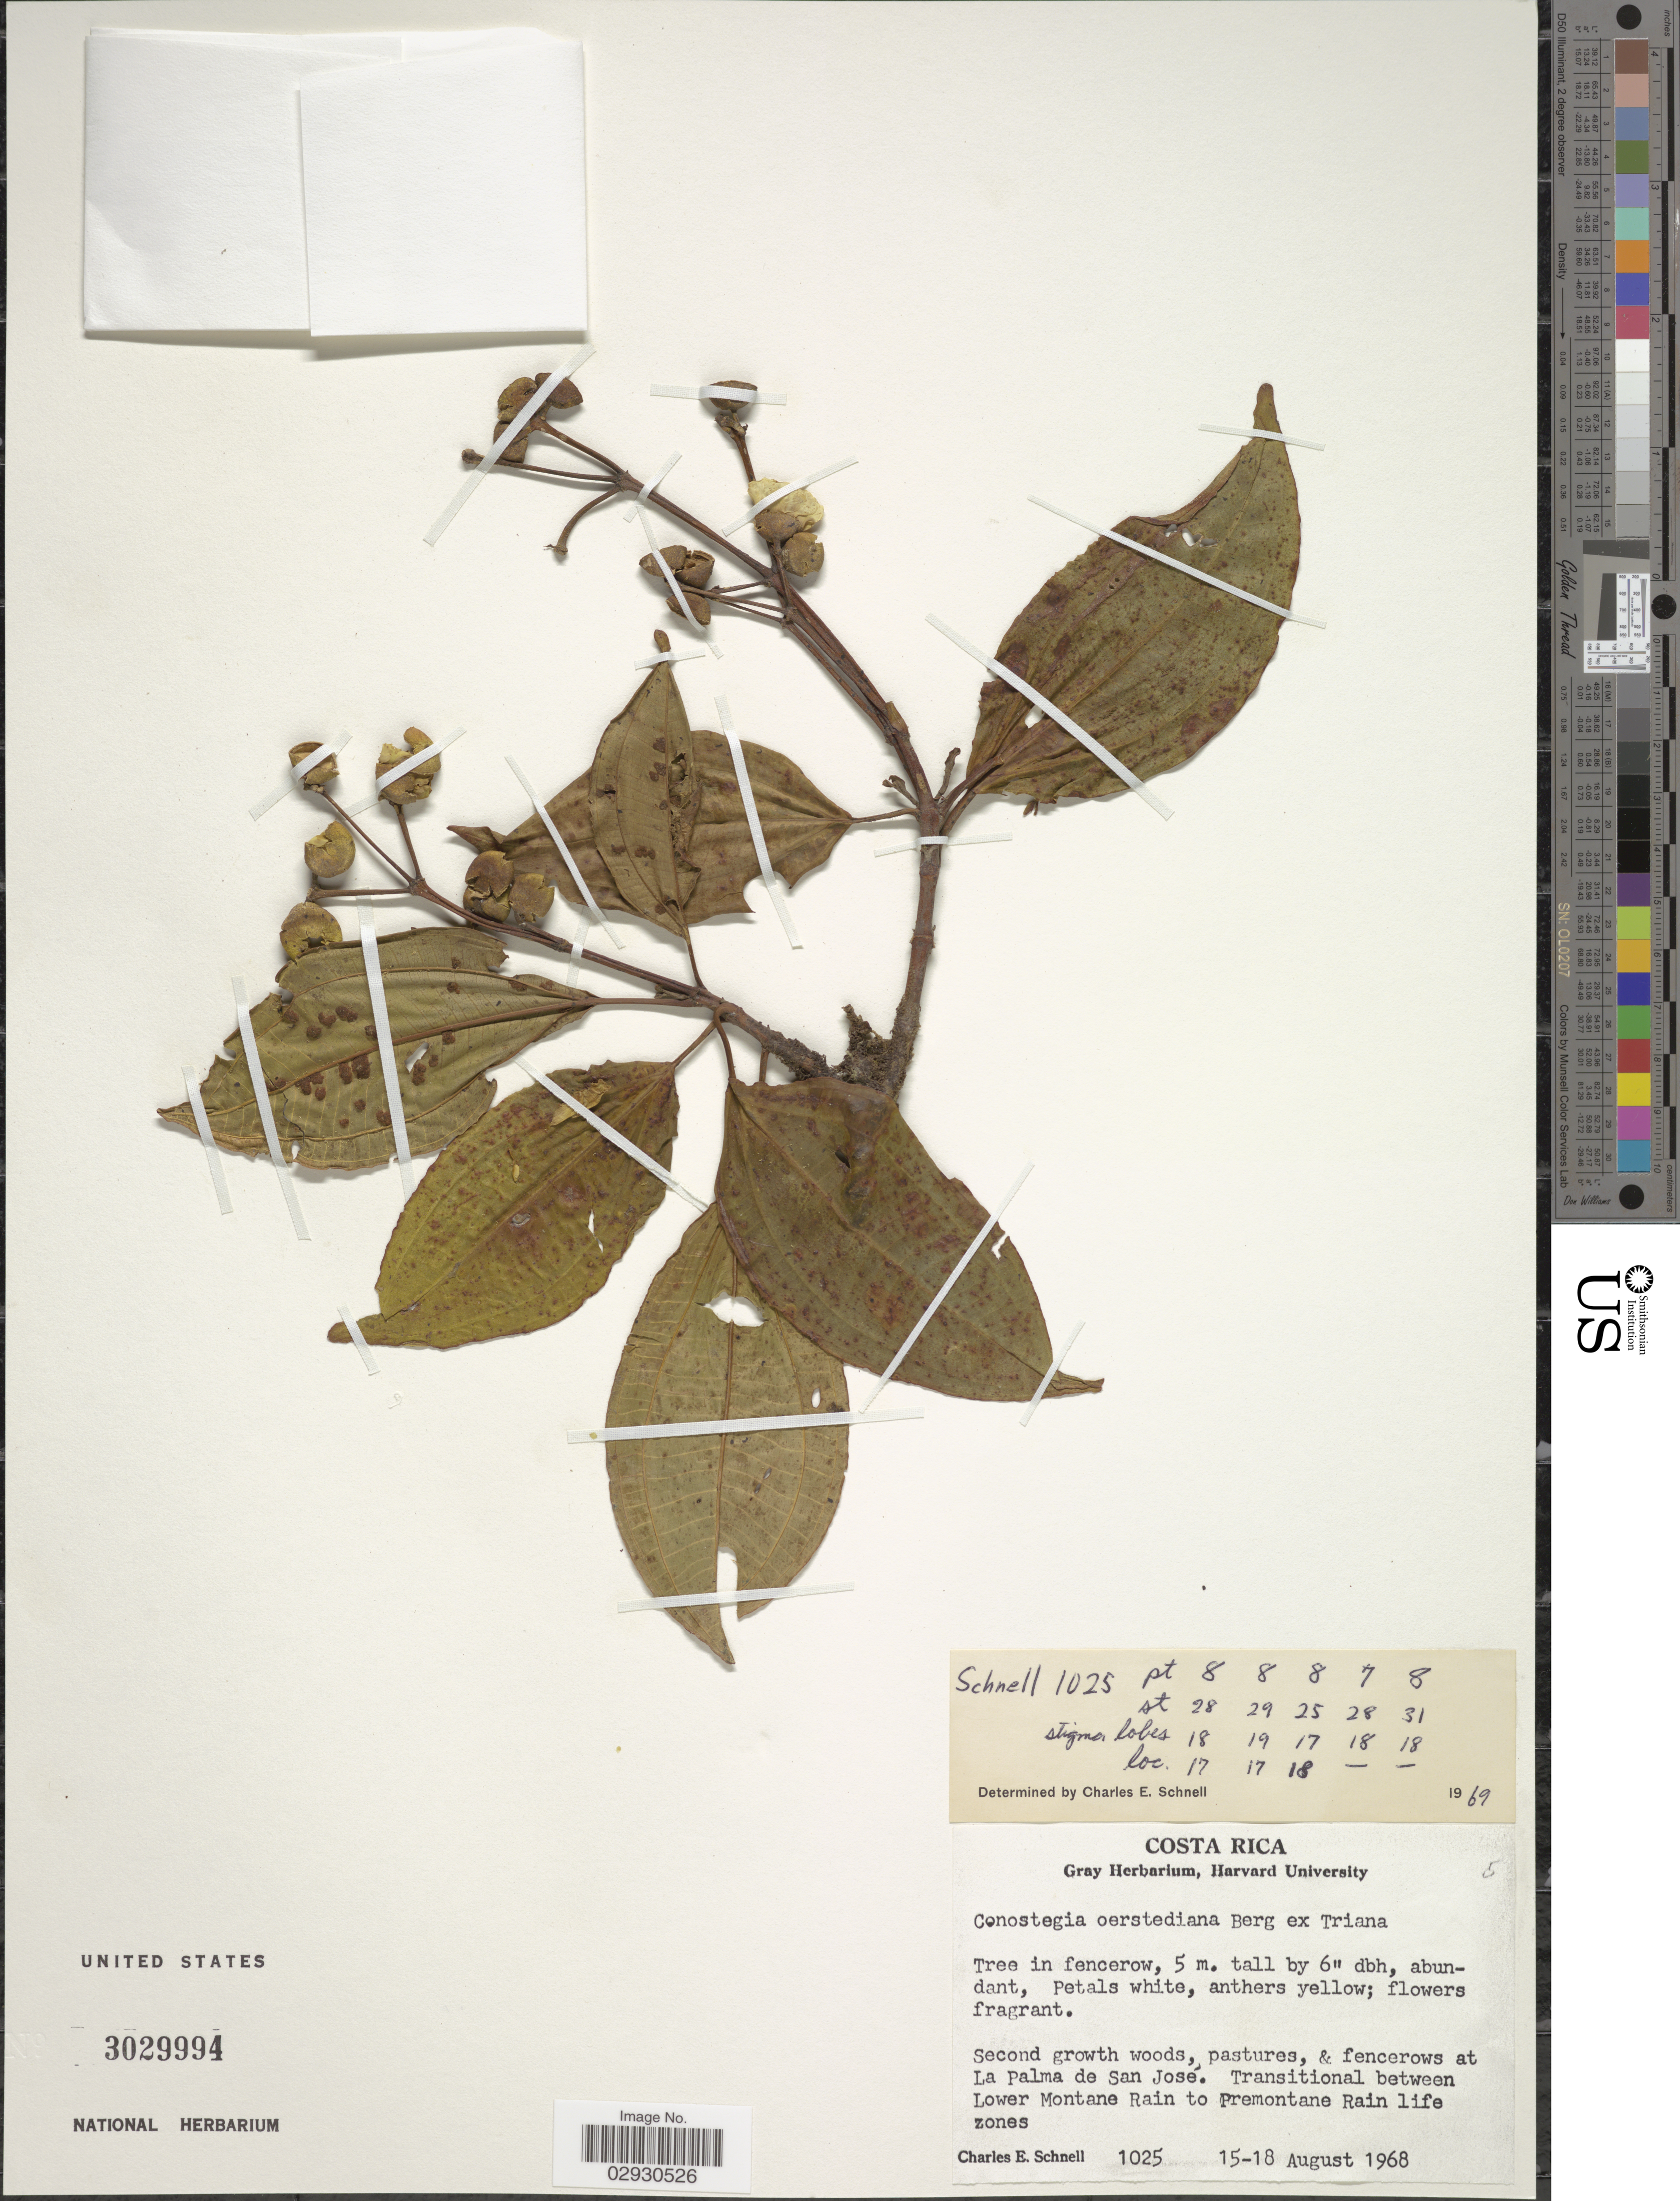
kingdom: Plantae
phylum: Tracheophyta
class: Magnoliopsida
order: Myrtales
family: Melastomataceae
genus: Conostegia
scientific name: Conostegia oerstediana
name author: O. Berg ex Triana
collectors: C. Schnell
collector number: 1025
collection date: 1968-08-15/1968-08-18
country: Costa Rica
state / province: San José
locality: La Palma de San José, Transitional between Lower Montane Rain to Premontane Rain Life zones.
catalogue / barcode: US 3029994